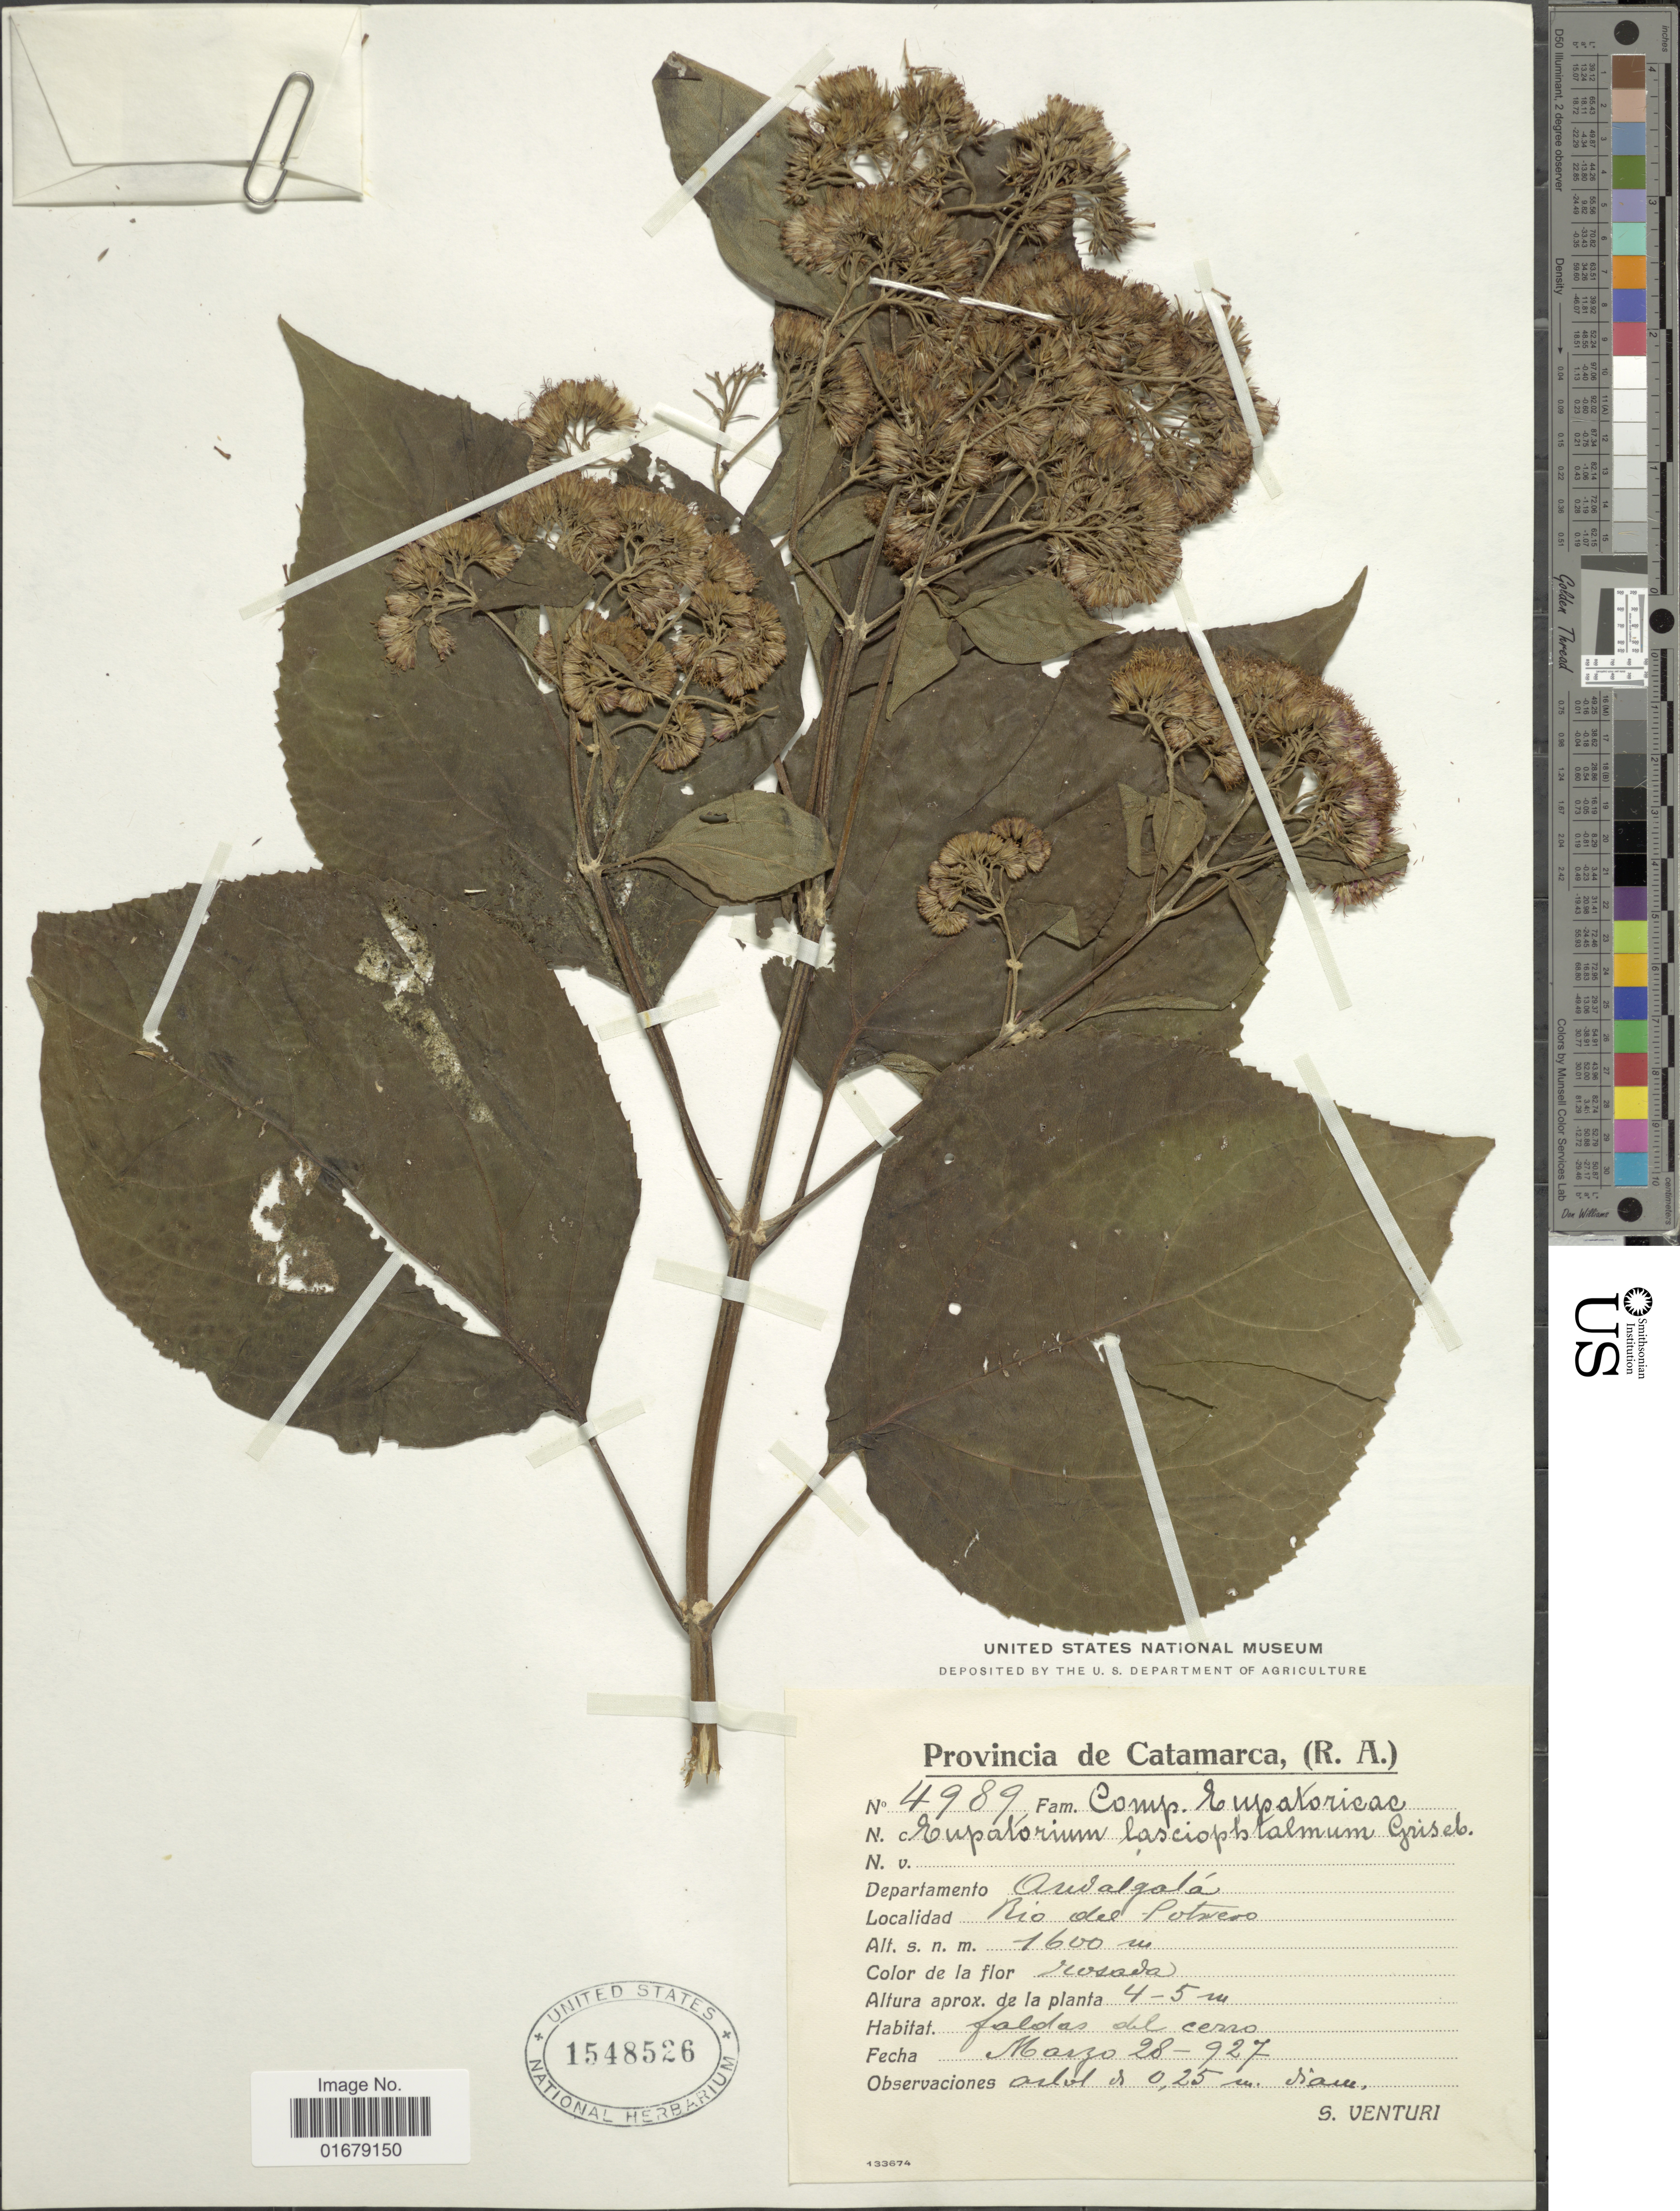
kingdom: Plantae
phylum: Tracheophyta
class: Magnoliopsida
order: Asterales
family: Asteraceae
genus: Kaunia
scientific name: Kaunia lasiophthalma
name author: (Hieron.) R.M. King & H. Rob.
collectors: S. Venturi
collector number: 4989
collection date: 1927-03-28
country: Argentina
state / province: Catamarca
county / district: Andalgalá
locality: Rio del Potrero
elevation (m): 1600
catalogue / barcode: US 1548526